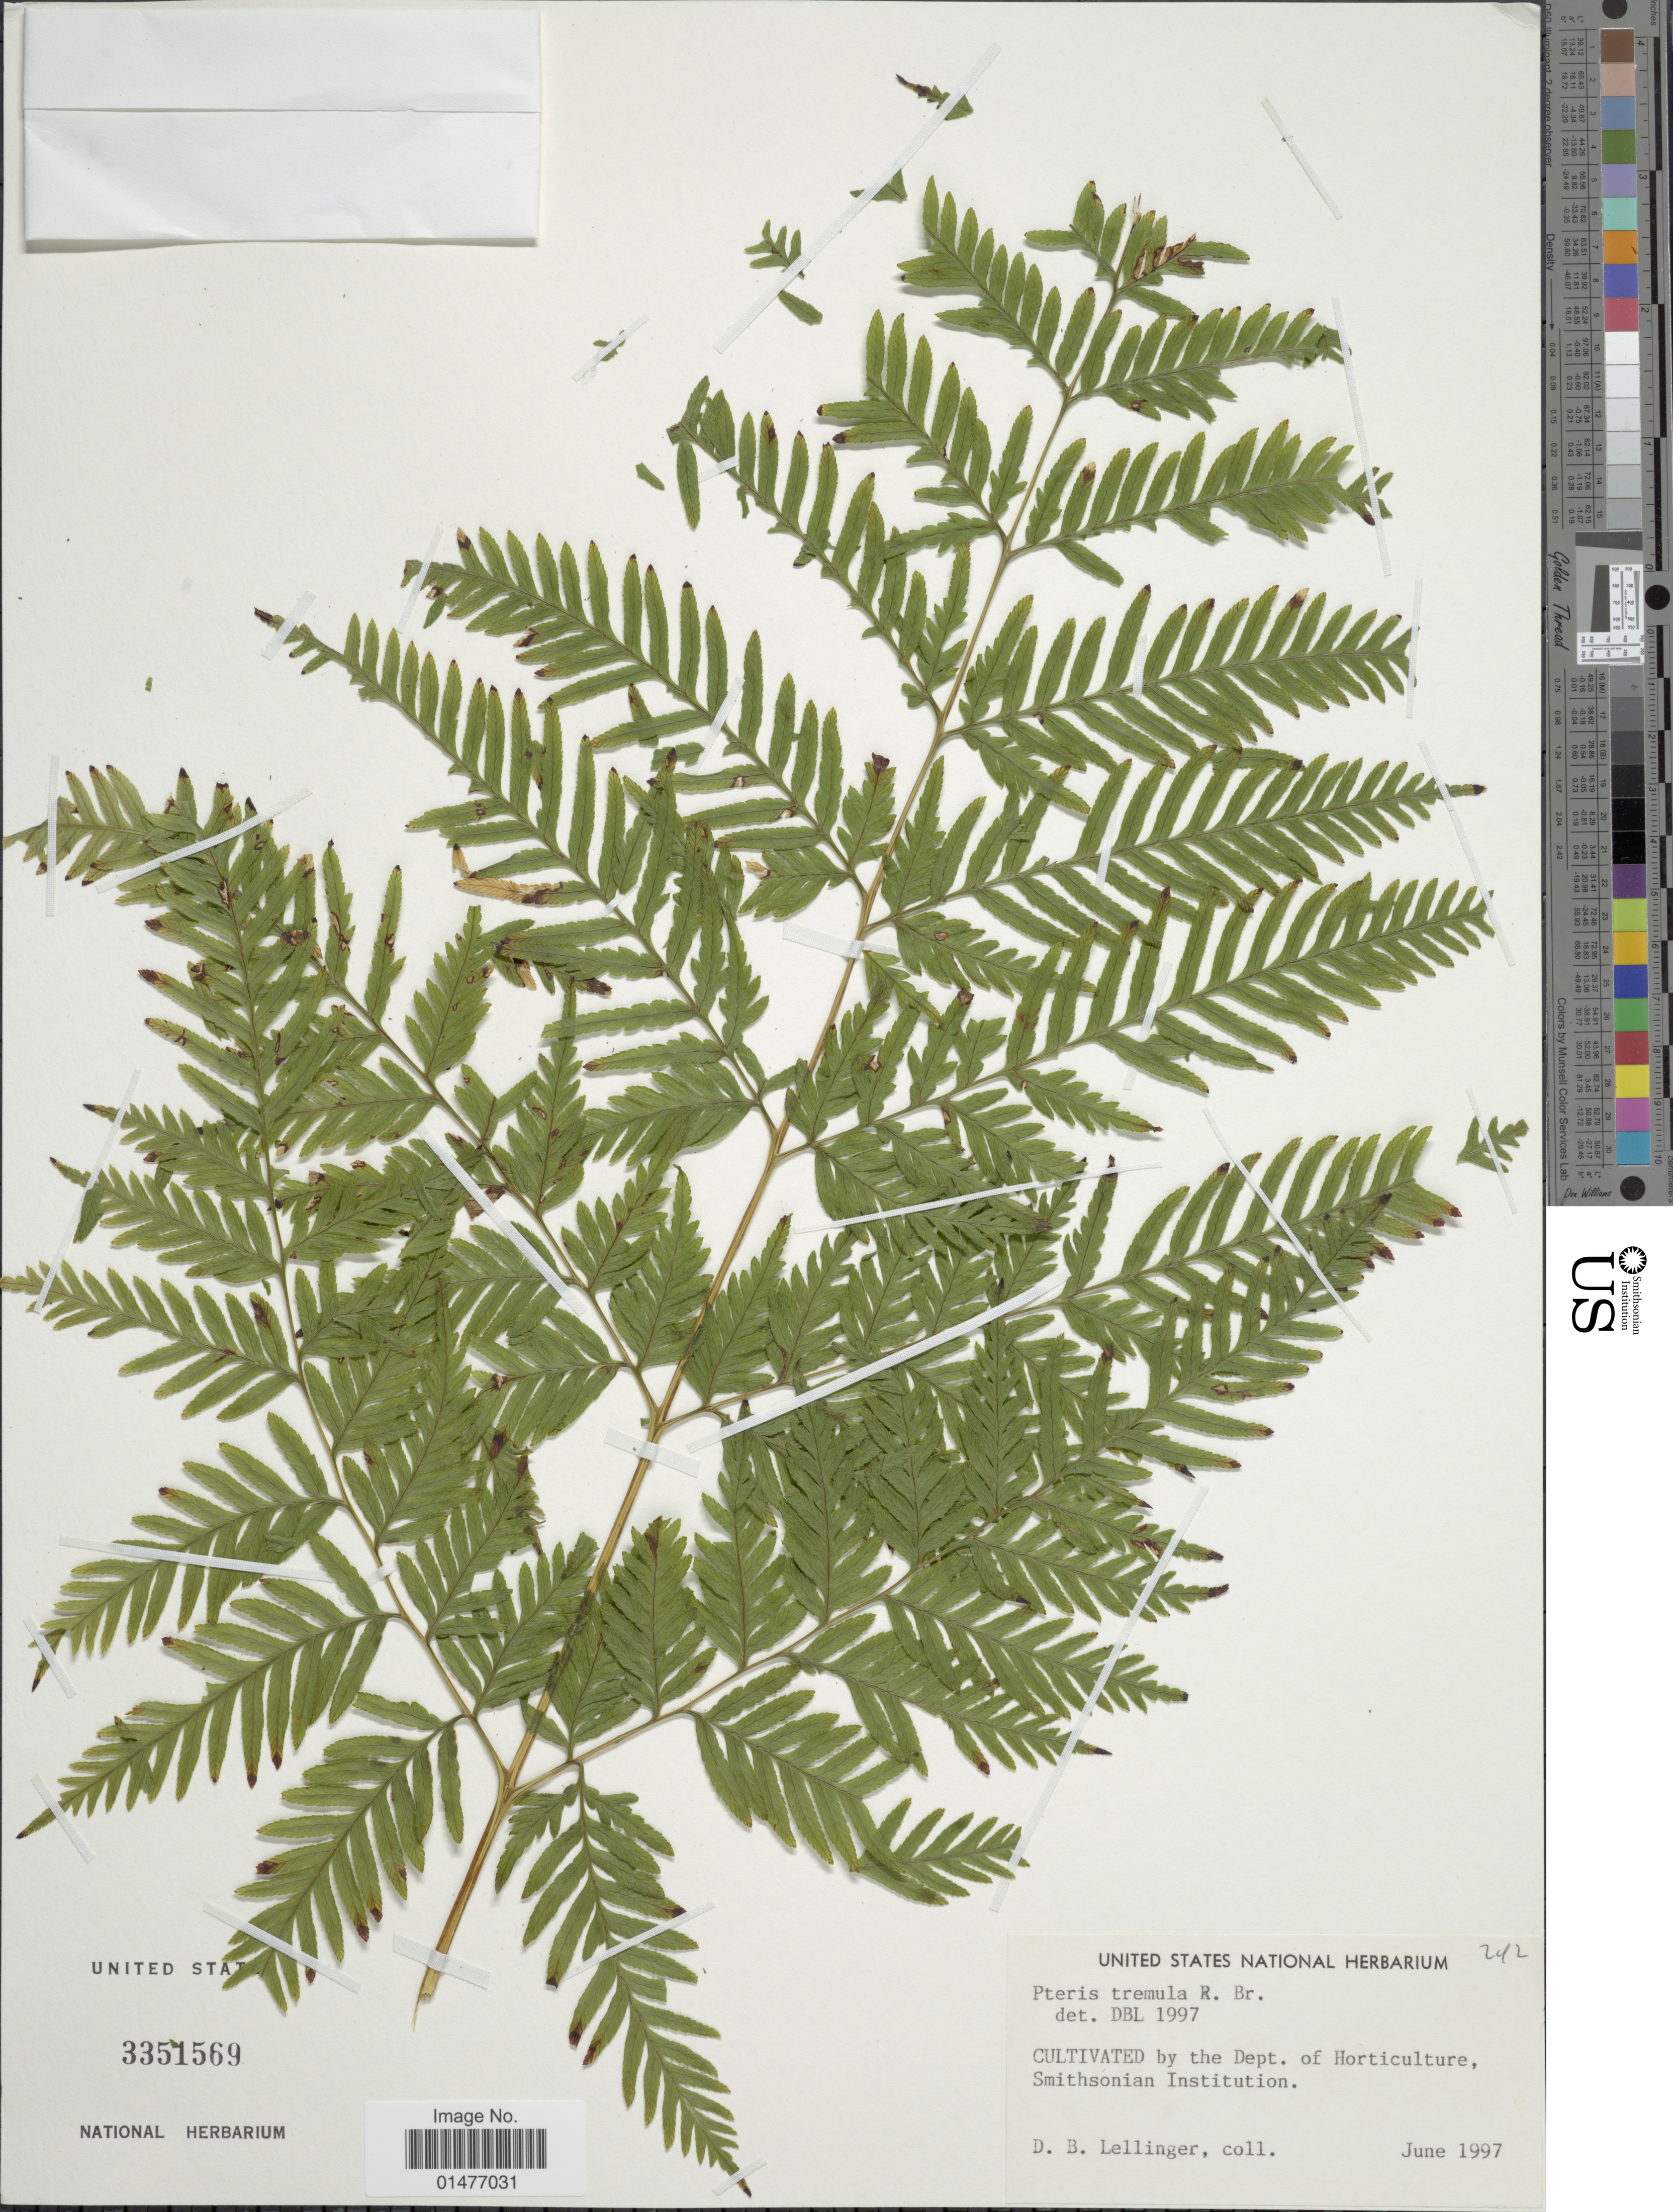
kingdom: Plantae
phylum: Tracheophyta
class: Polypodiopsida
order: Polypodiales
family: Pteridaceae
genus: Pteris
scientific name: Pteris tremula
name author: R. Br.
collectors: D. B. Lellinger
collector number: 292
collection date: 1997-06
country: United States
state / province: District of Columbia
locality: By the Dept. of Horticulture Smithsonian Institution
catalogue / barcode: US 3351569